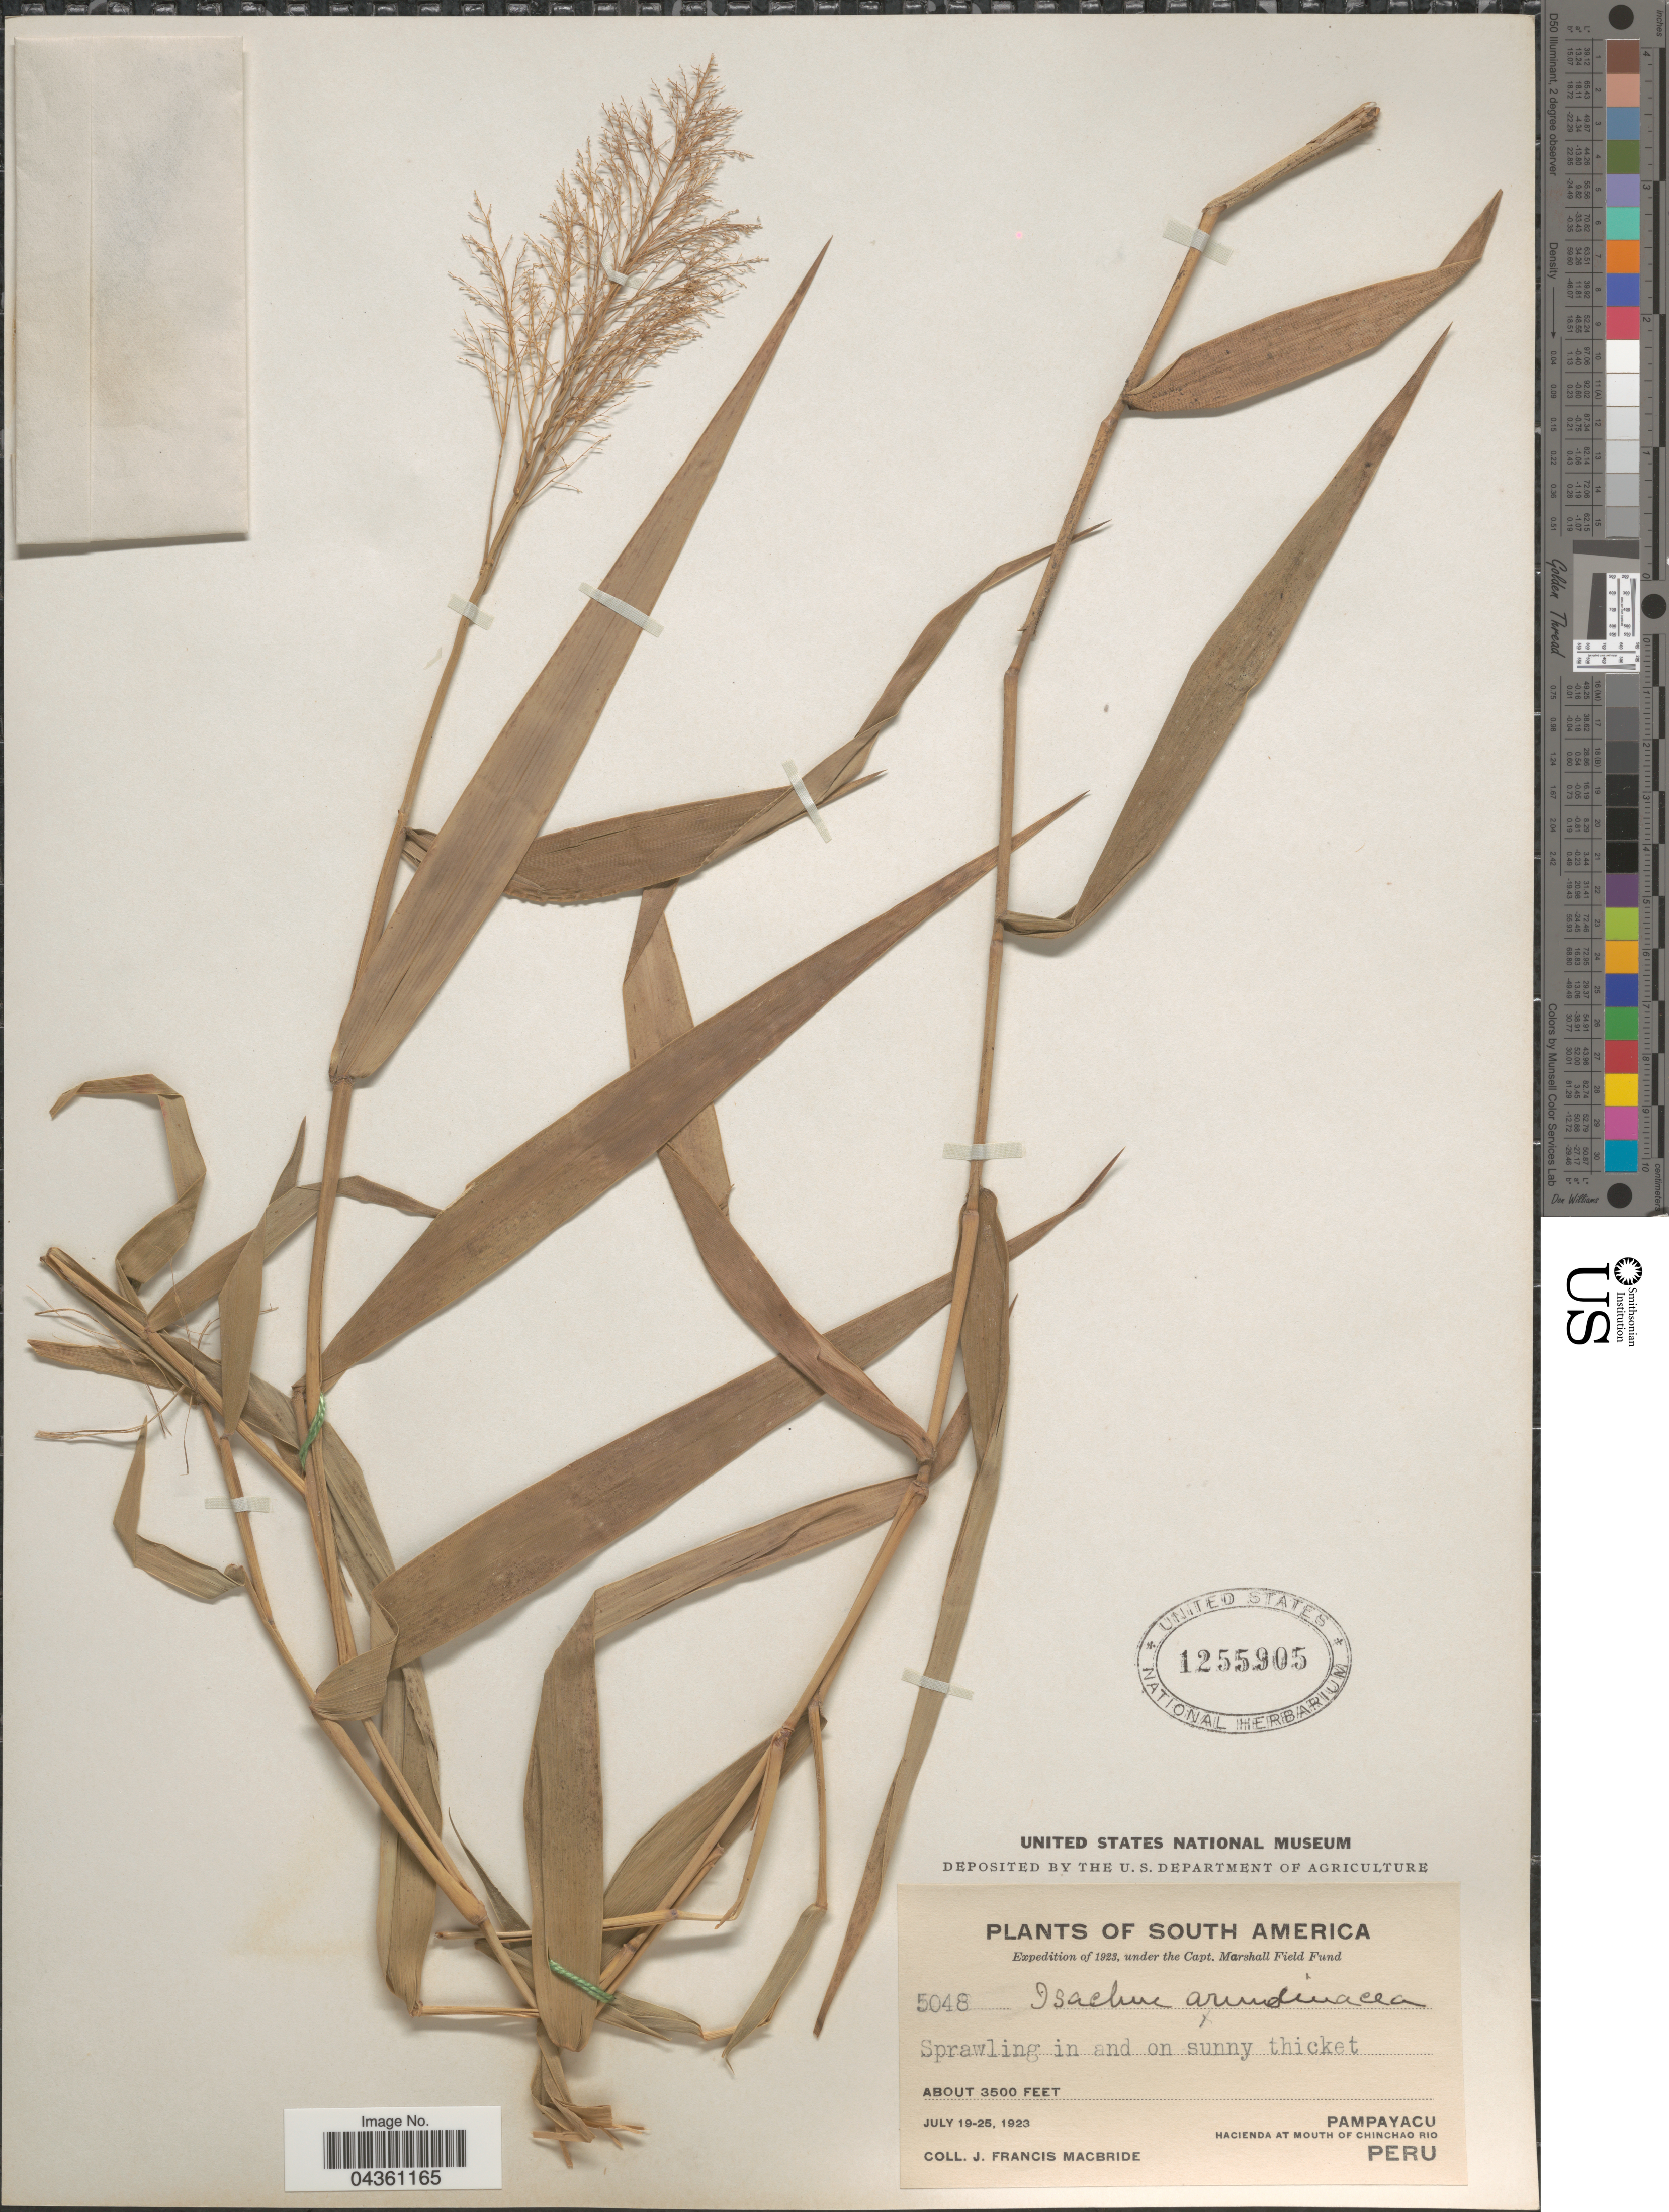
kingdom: Plantae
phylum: Tracheophyta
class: Liliopsida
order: Poales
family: Poaceae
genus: Isachne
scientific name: Isachne arundinacea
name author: (Sw.) Griseb.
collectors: J. F. Macbride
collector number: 5048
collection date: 1923-07-19/1923-07-25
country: Peru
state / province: Huánuco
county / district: Huánuco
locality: Expedition of 1923. Pampayacu. Hacienda at mouth of Chinchao Rio.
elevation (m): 1067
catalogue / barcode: US 1255905